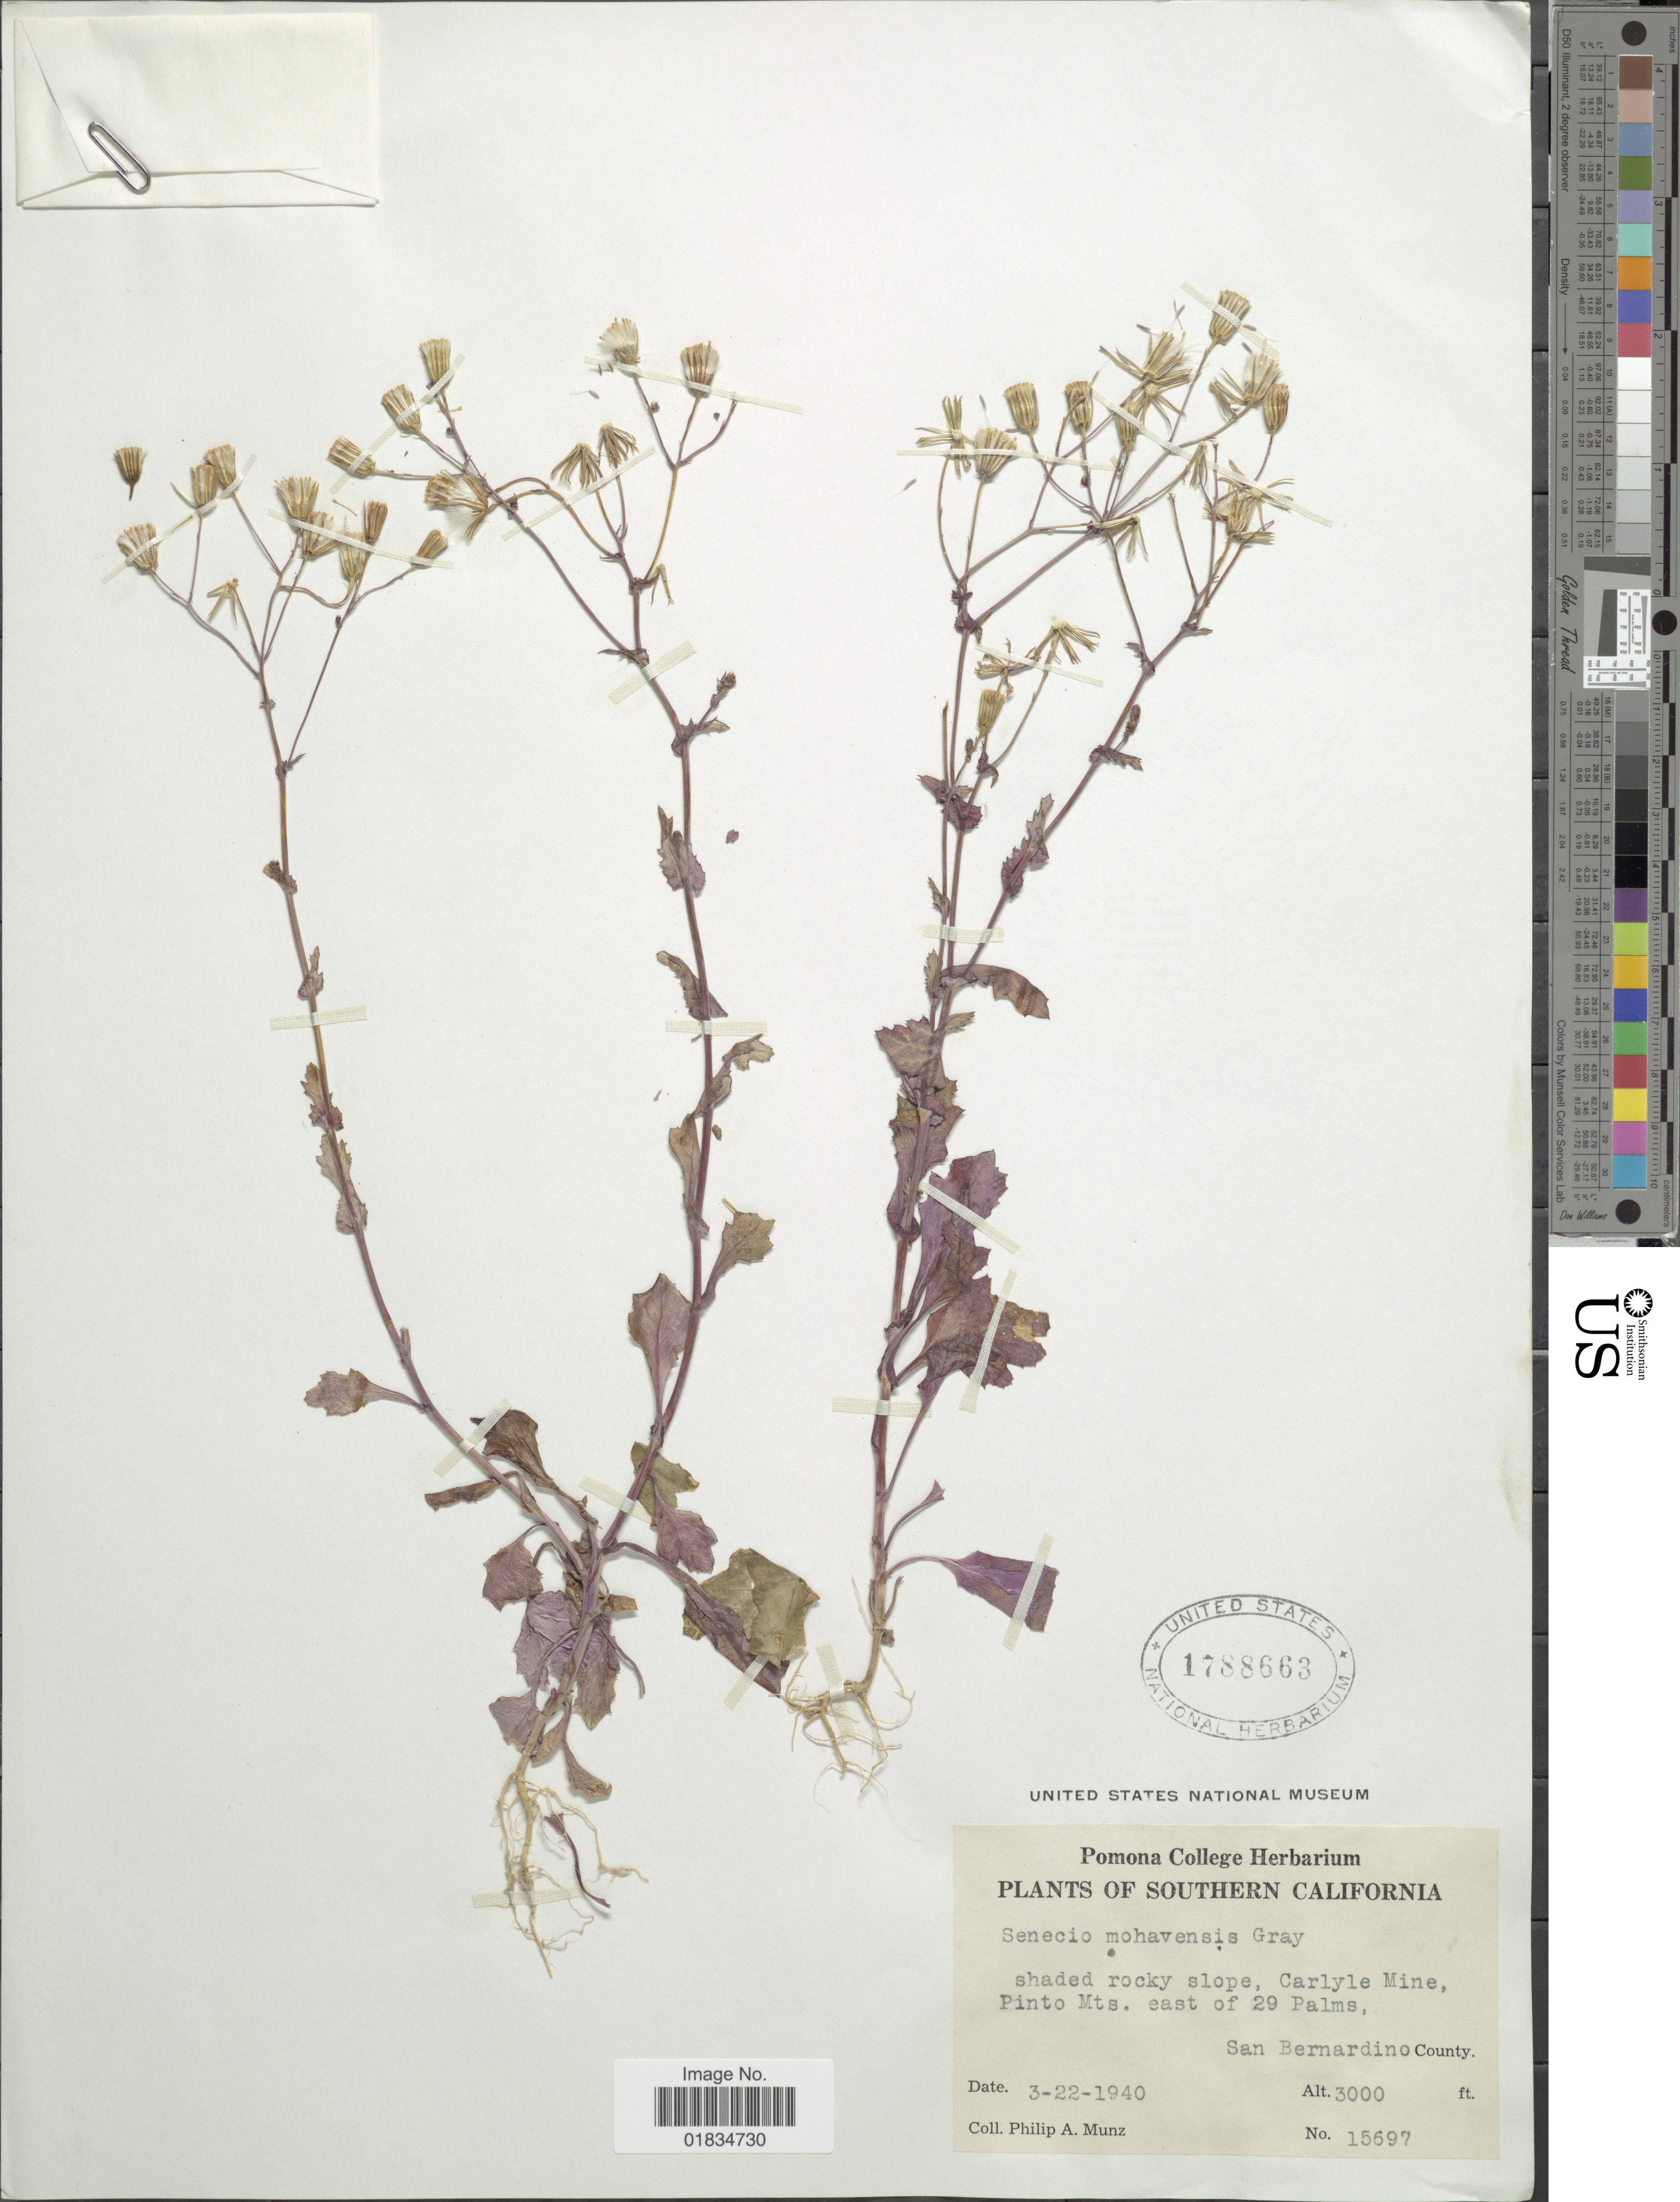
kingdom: Plantae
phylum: Tracheophyta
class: Magnoliopsida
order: Asterales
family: Asteraceae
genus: Senecio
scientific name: Senecio mohavensis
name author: A. Gray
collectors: P. A. Munz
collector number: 15697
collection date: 1940-03-22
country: United States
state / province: California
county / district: San Bernardino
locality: Southern California, Carlyle Mine, Pito Mts. east of 29 Palms, San Bernanrdino County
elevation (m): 914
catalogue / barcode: US 1788663